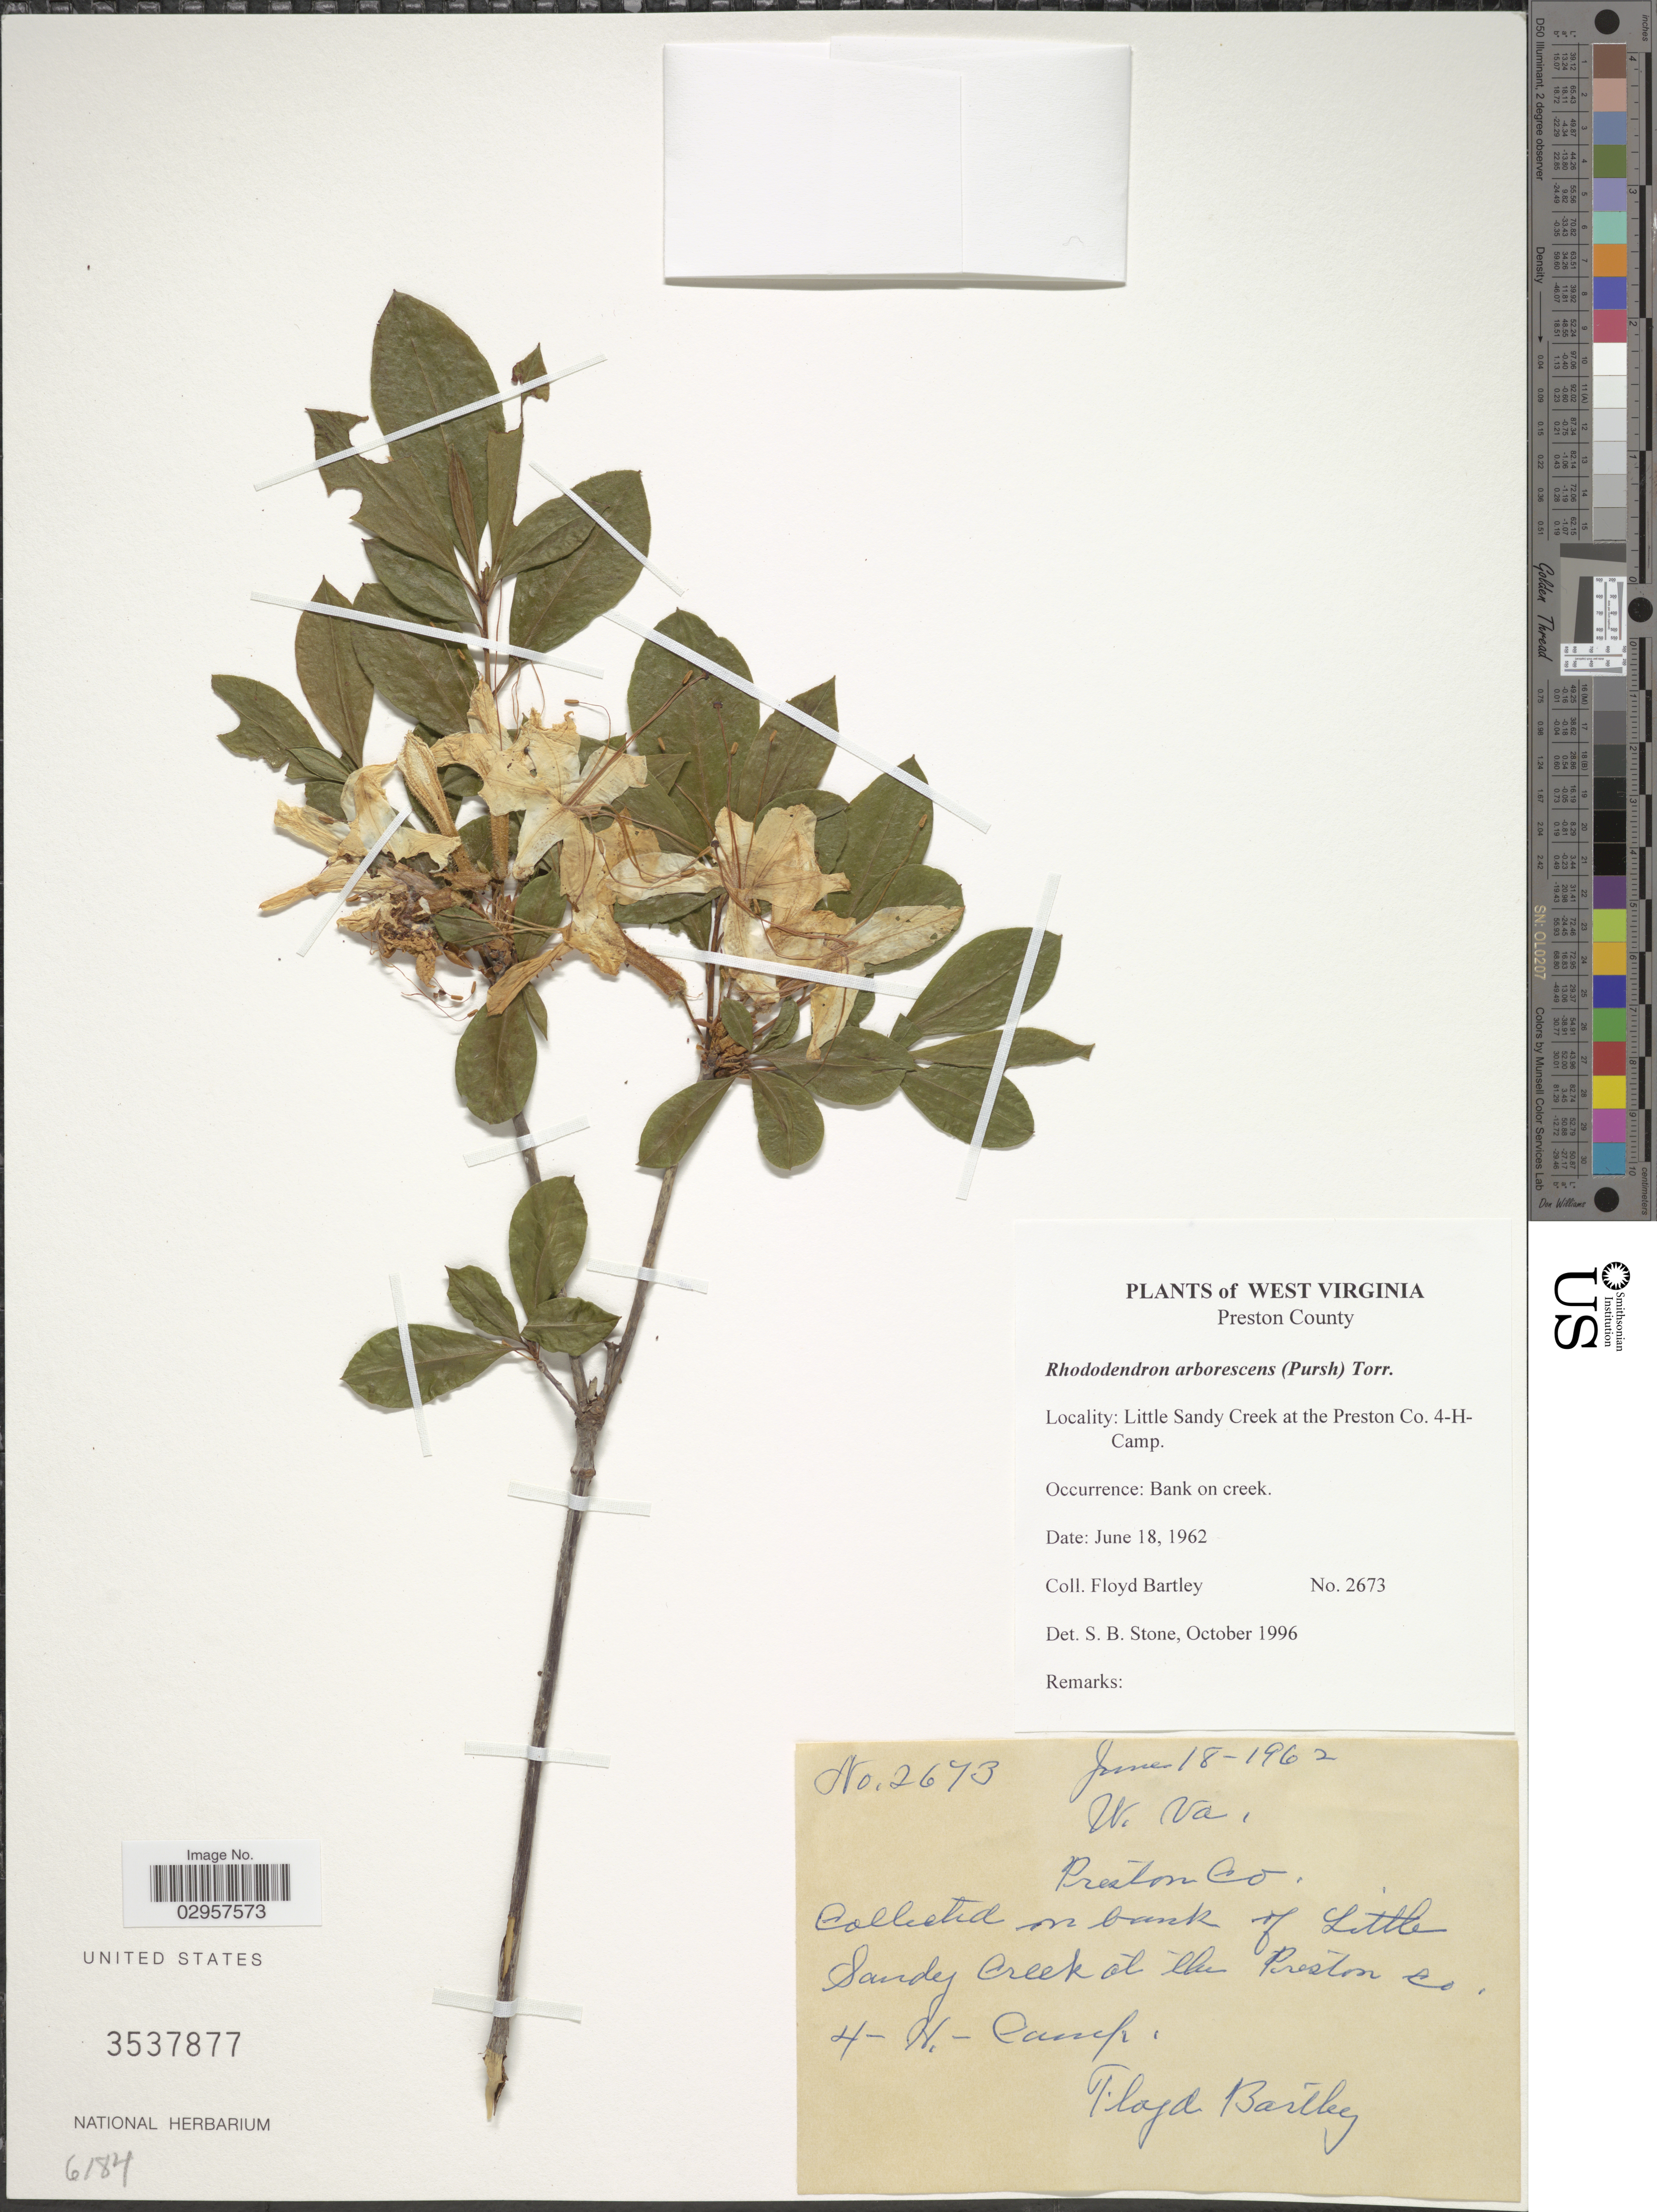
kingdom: Plantae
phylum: Tracheophyta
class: Magnoliopsida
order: Ericales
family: Ericaceae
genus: Rhododendron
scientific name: Rhododendron arborescens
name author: (Pursh) Torr.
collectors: F. Bartley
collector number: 2673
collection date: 1962-06-18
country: United States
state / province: West Virginia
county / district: Preston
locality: Preston County. Little Sandy Creek at the Preston Co. 4-H-Camp. Bank on creek.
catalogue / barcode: US 3537877